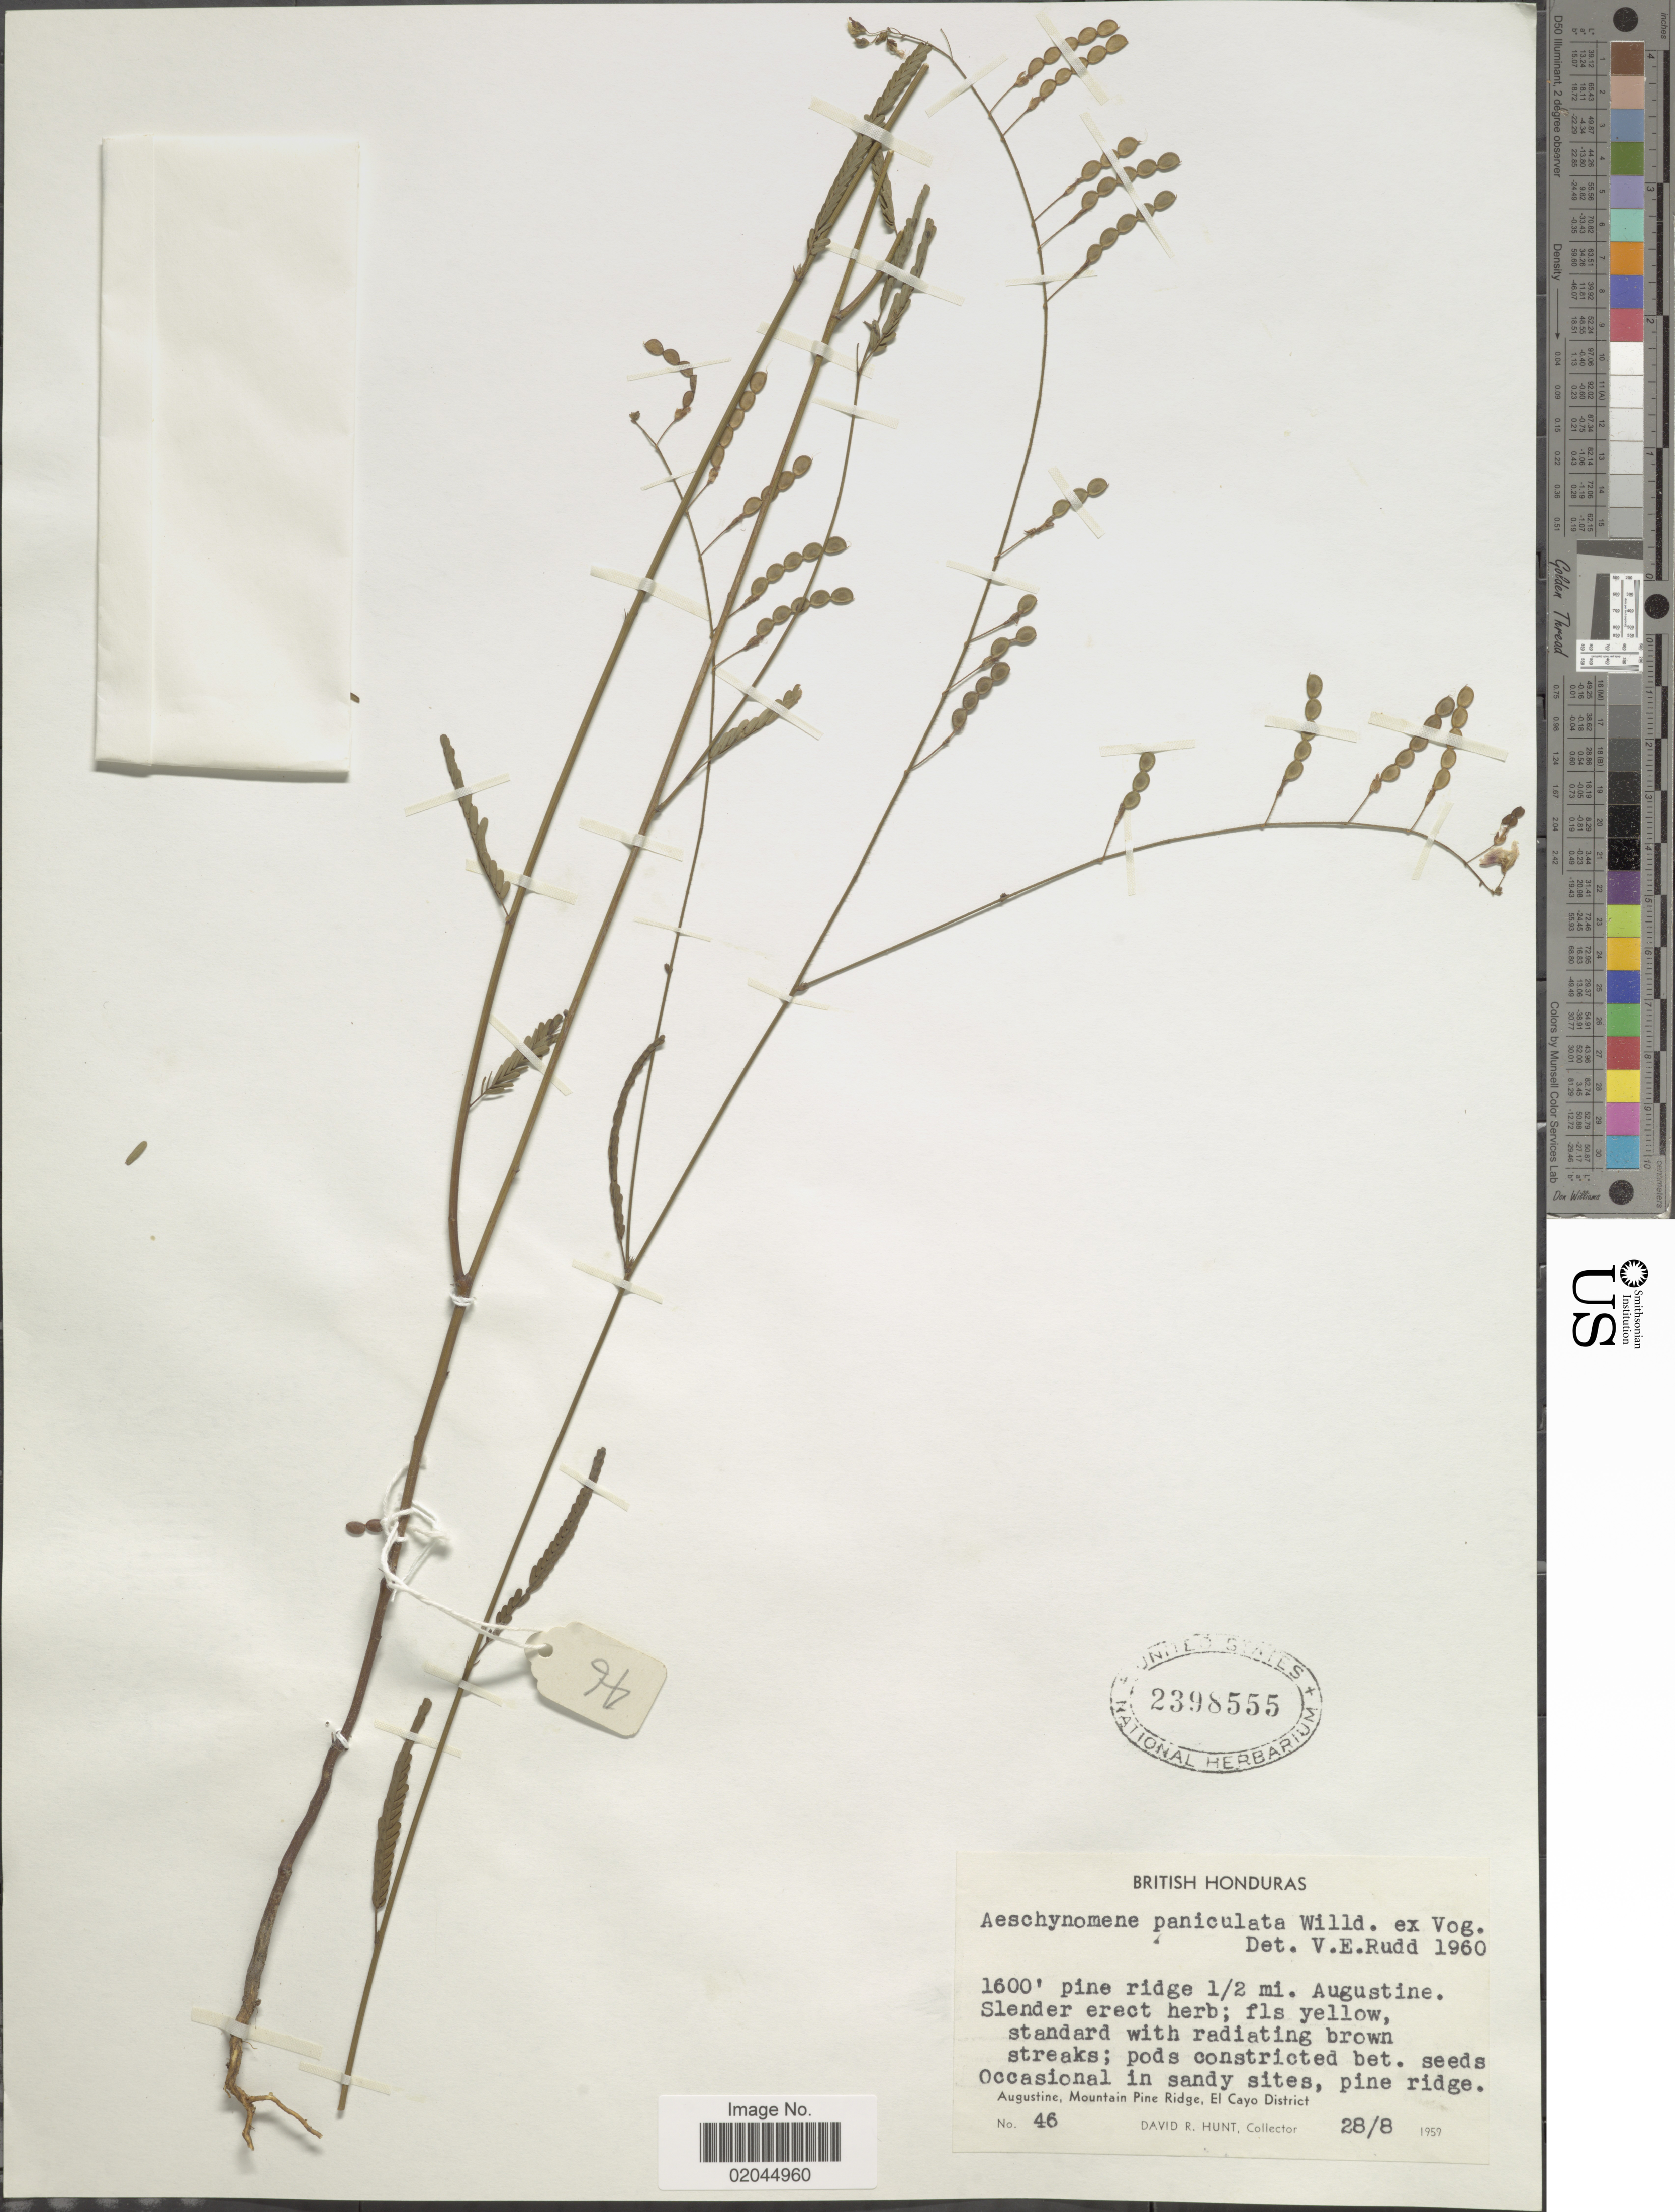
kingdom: Plantae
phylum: Tracheophyta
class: Magnoliopsida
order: Fabales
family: Fabaceae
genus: Aeschynomene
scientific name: Aeschynomene paniculata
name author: Vogel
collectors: D. R. Hunt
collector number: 46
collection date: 1959-08-28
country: Belize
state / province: Cayo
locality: Augustine, Mountain Pine Ridge, El Cayo District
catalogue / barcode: US 2398555